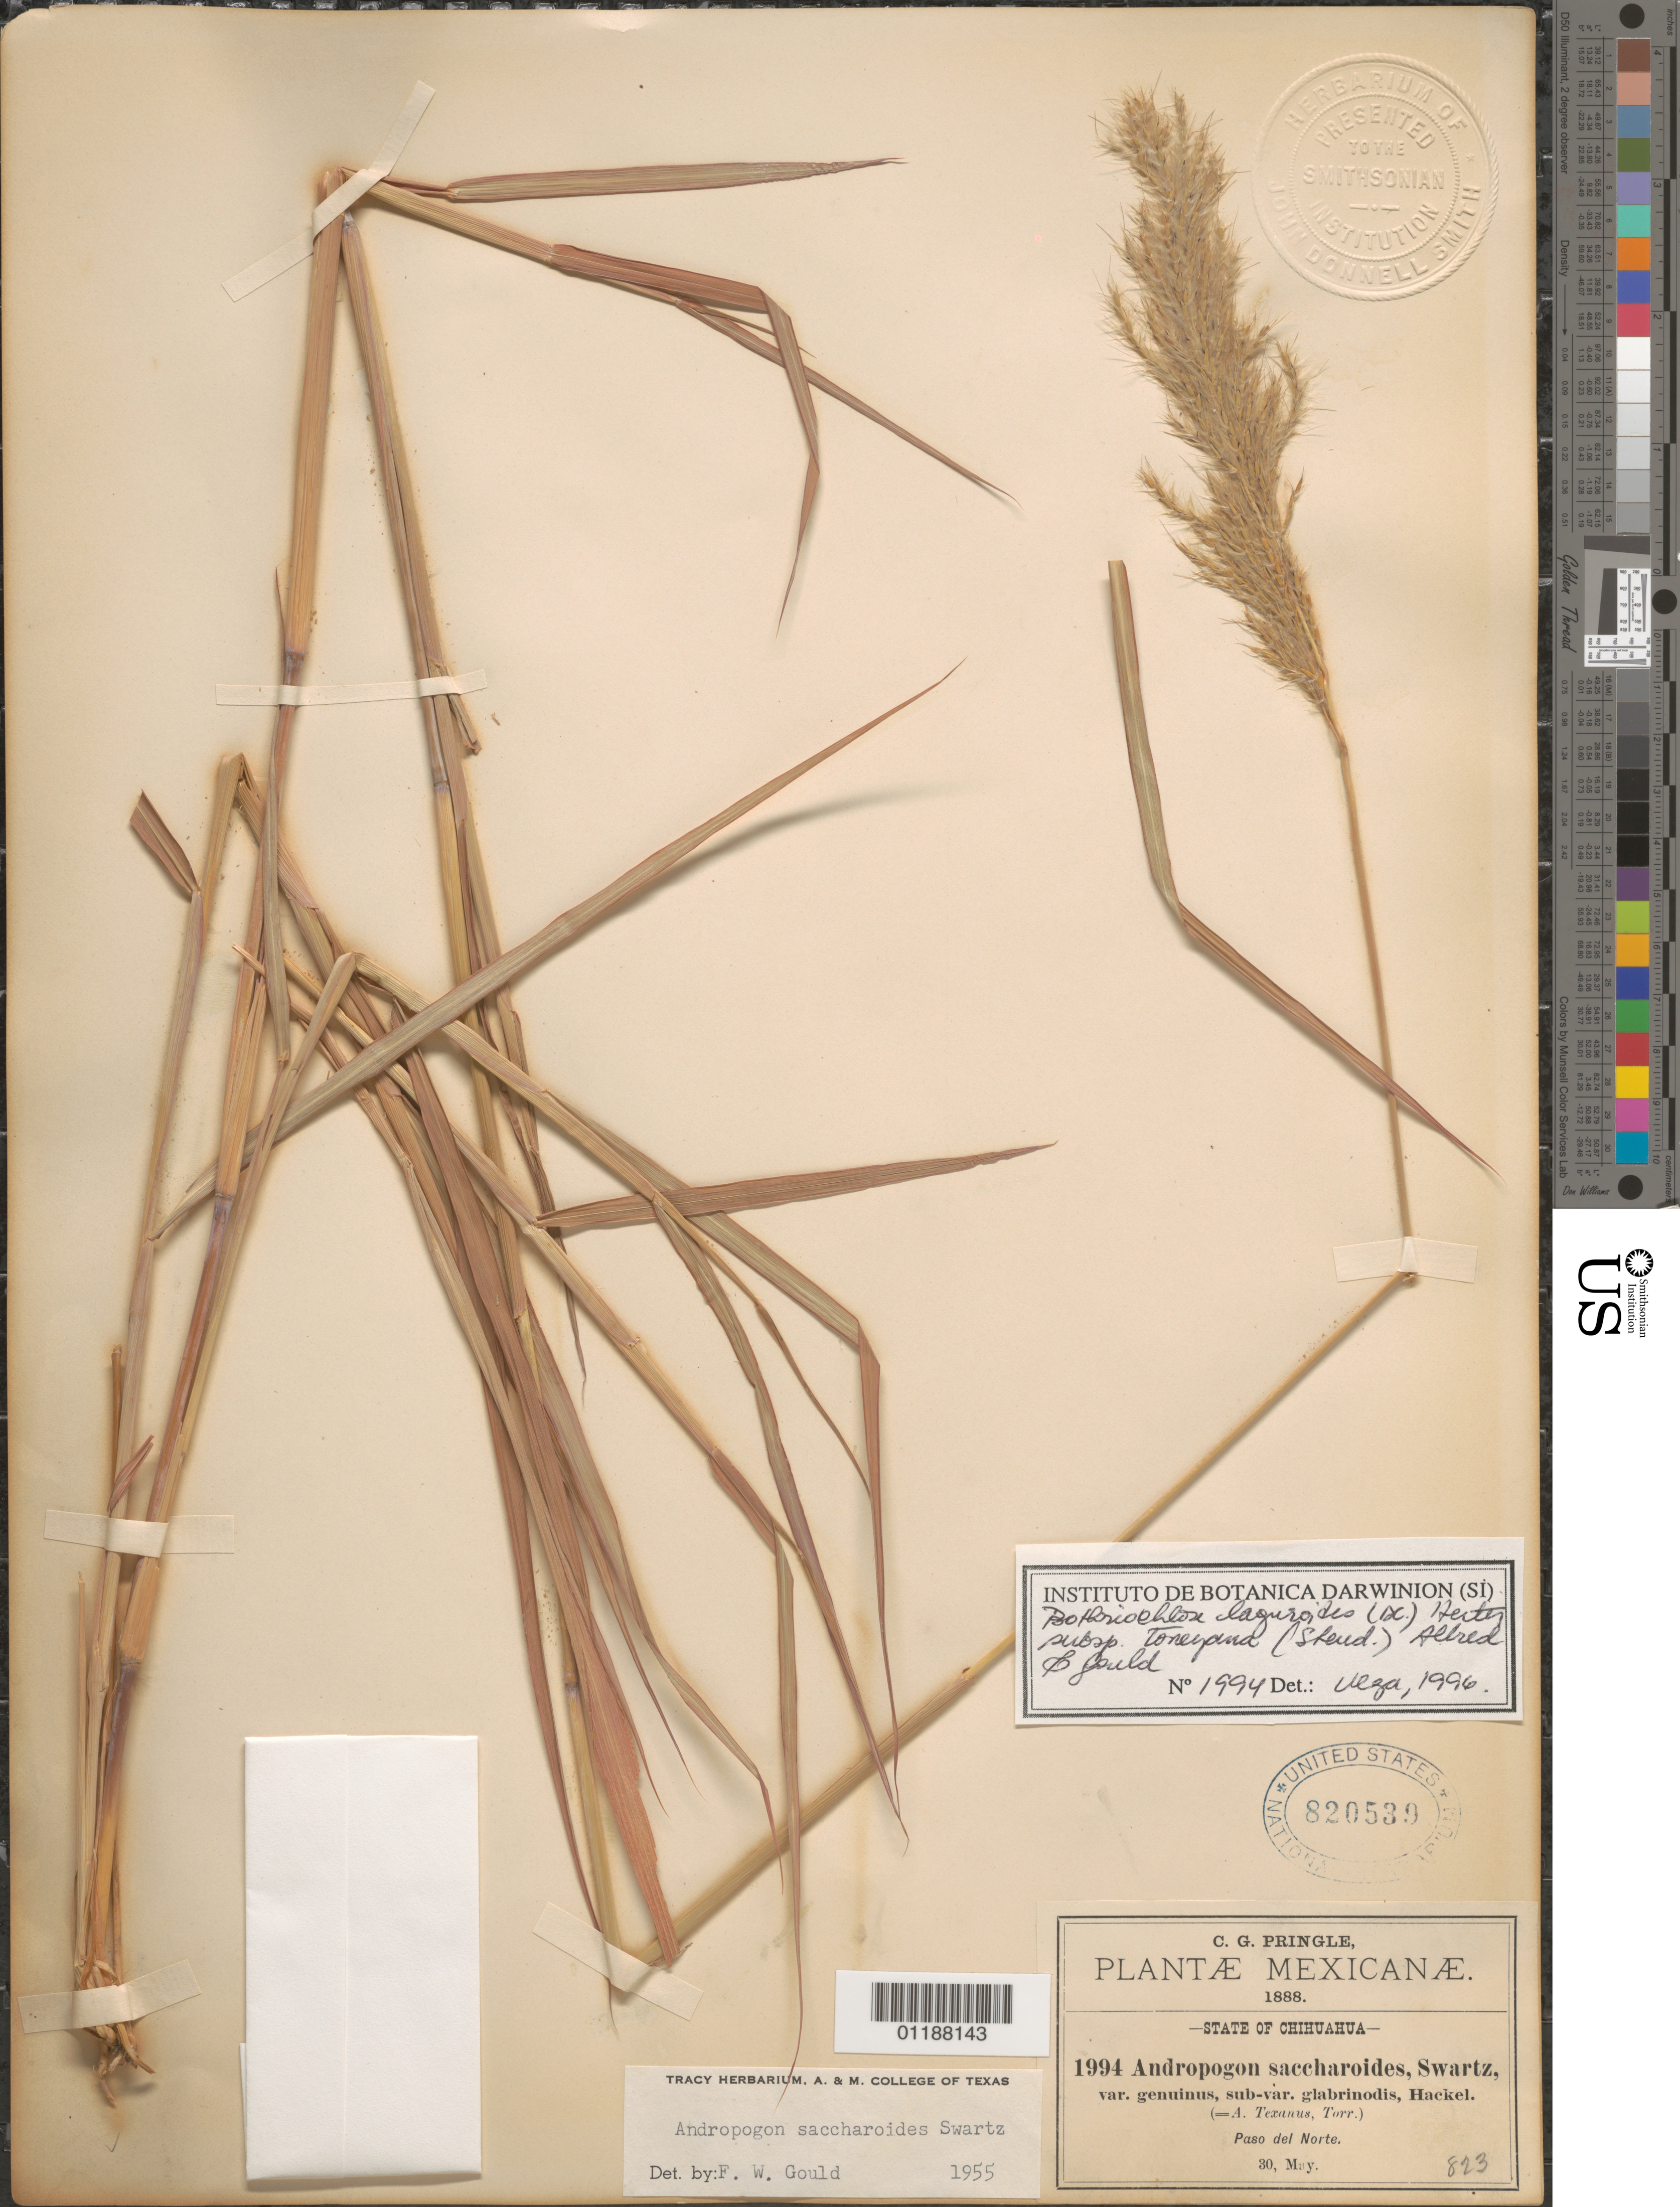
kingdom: Plantae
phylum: Tracheophyta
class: Liliopsida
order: Poales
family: Poaceae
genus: Bothriochloa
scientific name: Bothriochloa laguroides subsp. torreyana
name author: (Steud.) Allred & Gould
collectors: C. G. Pringle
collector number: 1994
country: Mexico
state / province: Chihuahua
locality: Paso del Norte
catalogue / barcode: US 820539